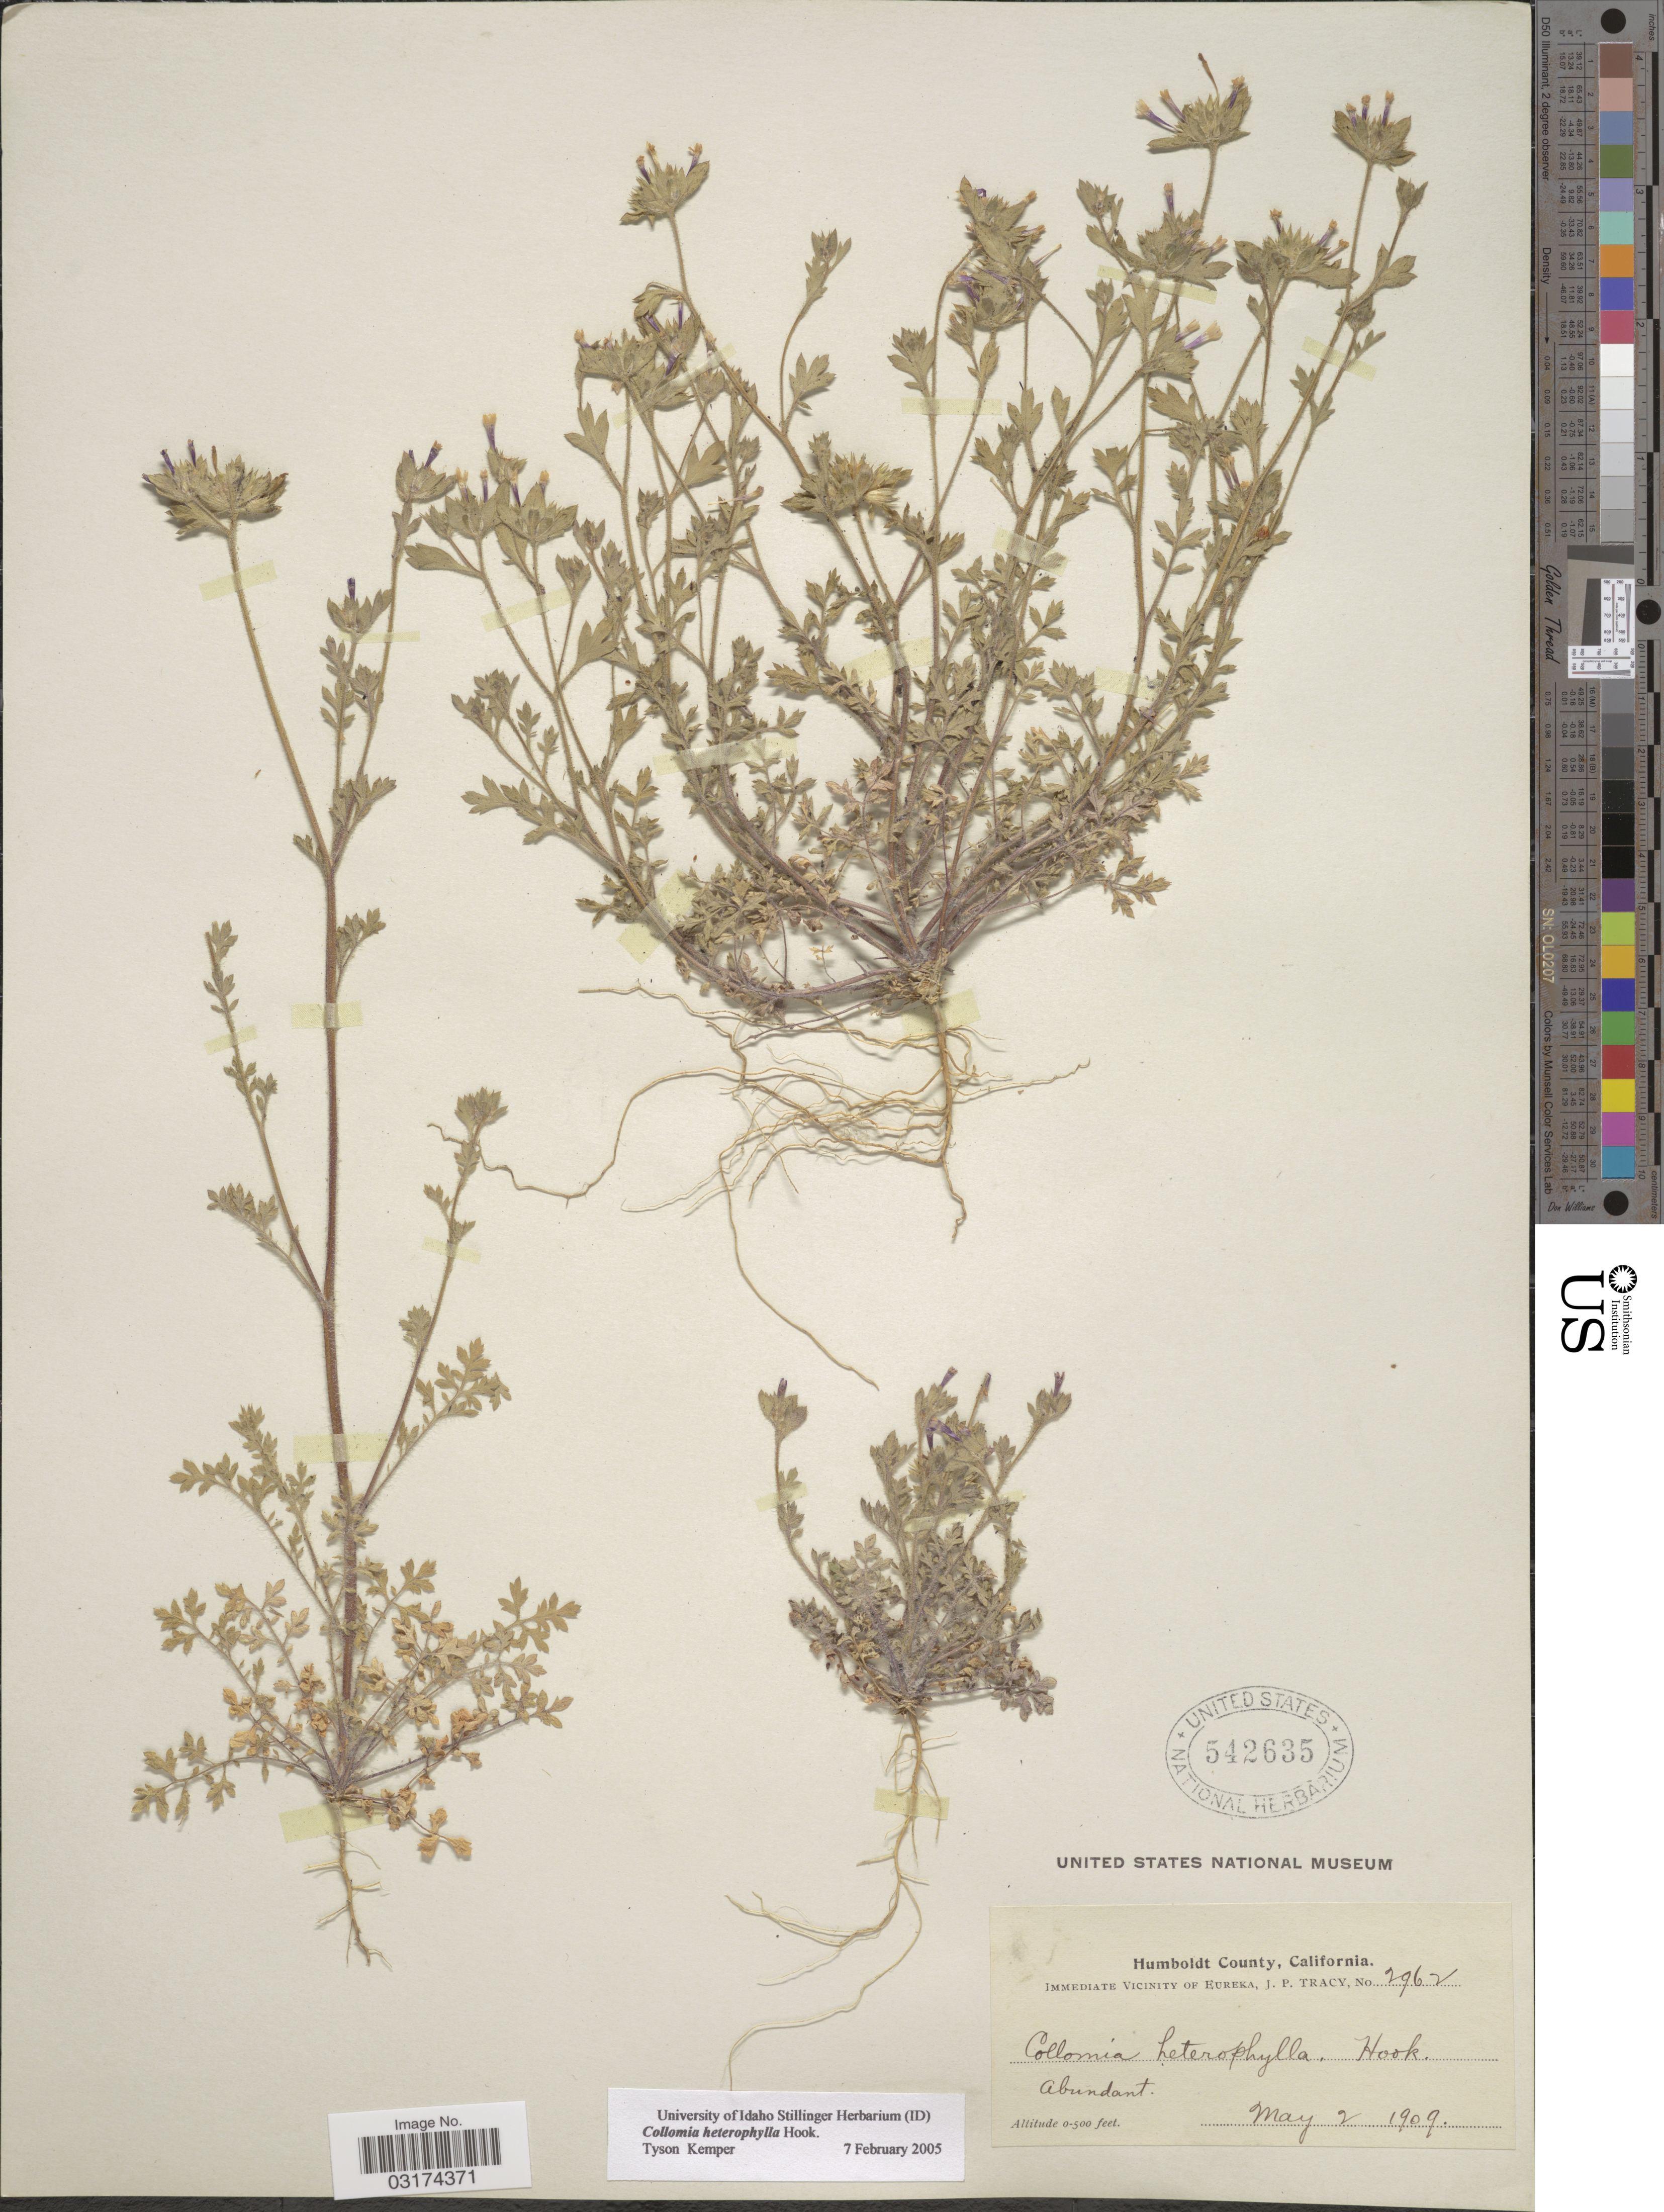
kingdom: Plantae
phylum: Tracheophyta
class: Magnoliopsida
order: Ericales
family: Polemoniaceae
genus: Collomia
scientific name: Collomia heterophylla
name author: Hook.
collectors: J. Tracy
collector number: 2962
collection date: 1909-05-02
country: United States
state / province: California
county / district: Humboldt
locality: Humboldt County.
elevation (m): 0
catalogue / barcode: US 542635